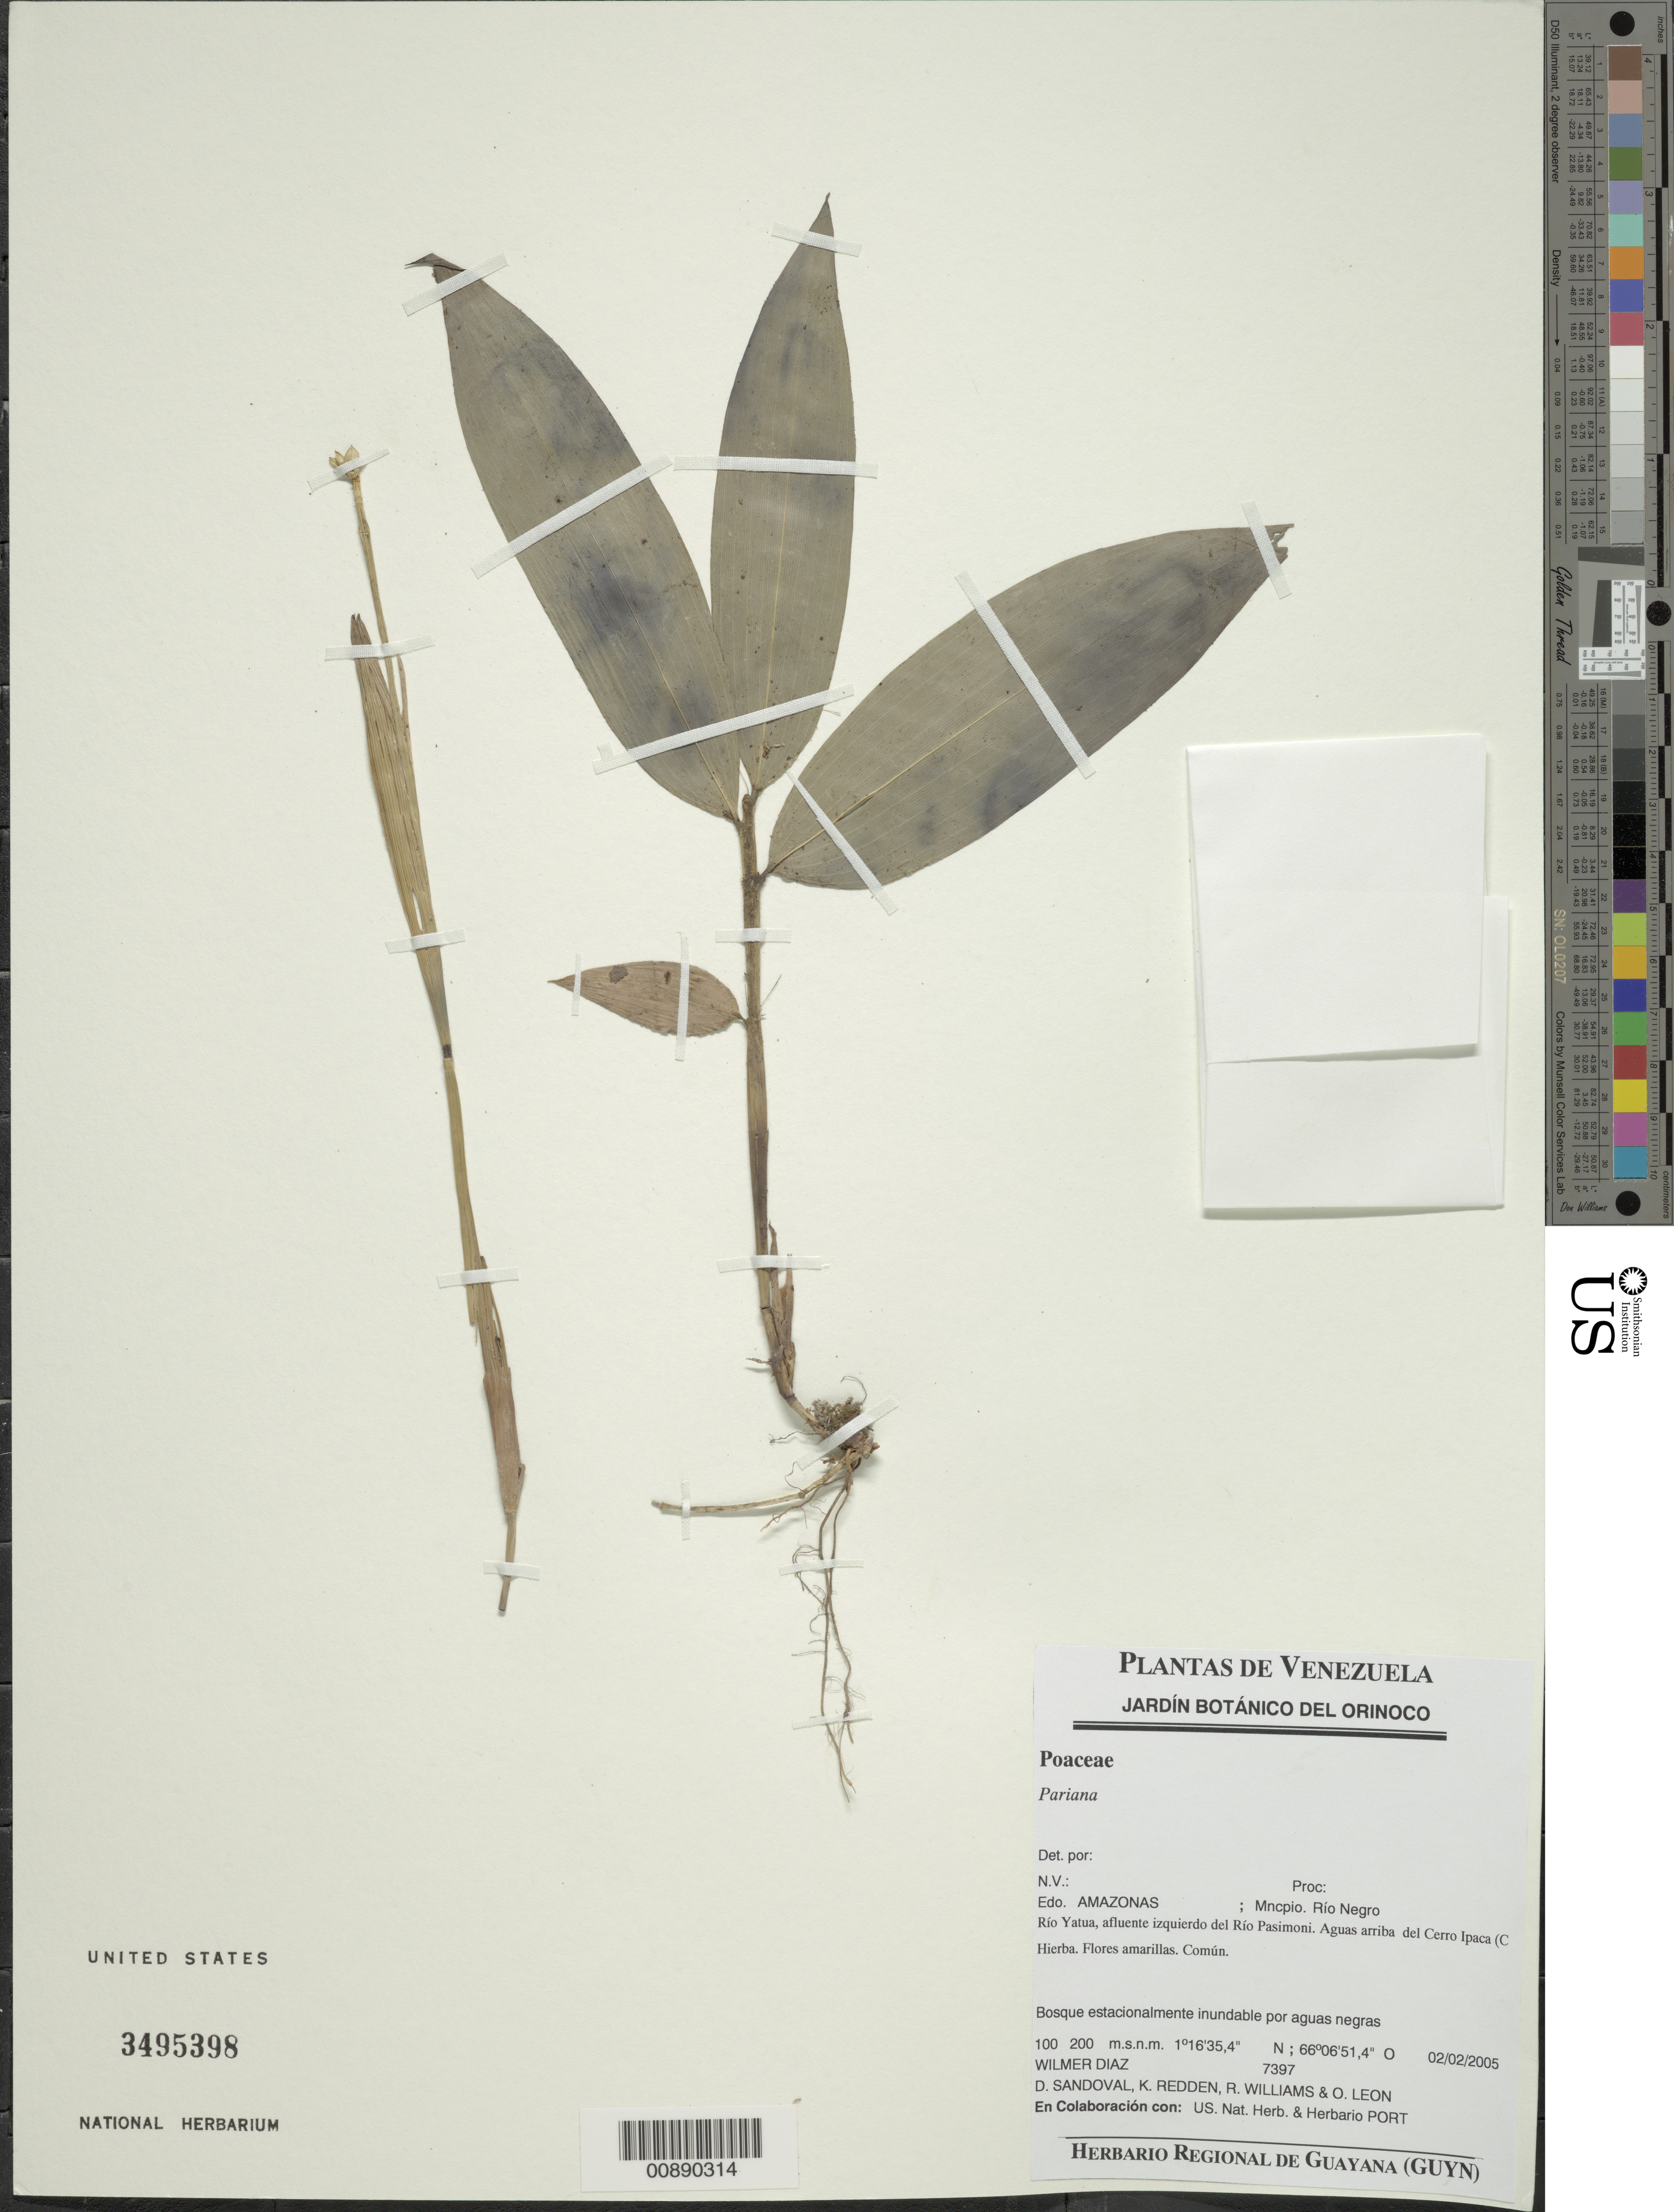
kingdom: Plantae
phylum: Tracheophyta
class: Liliopsida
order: Poales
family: Poaceae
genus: Pariana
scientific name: Pariana sp.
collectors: W. Díaz P., D. Sandoval, K. M. Redden, R. Williams & O. León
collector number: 7397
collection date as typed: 2-Feb-05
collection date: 2005-02-02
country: Venezuela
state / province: Amazonas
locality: Mun. Río Negro, Río Yatua, afluente del Río Pasimoni, Cerro Ipaca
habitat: Bosque estacionalmente inundable por aguas negras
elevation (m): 100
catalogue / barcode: US 3495398